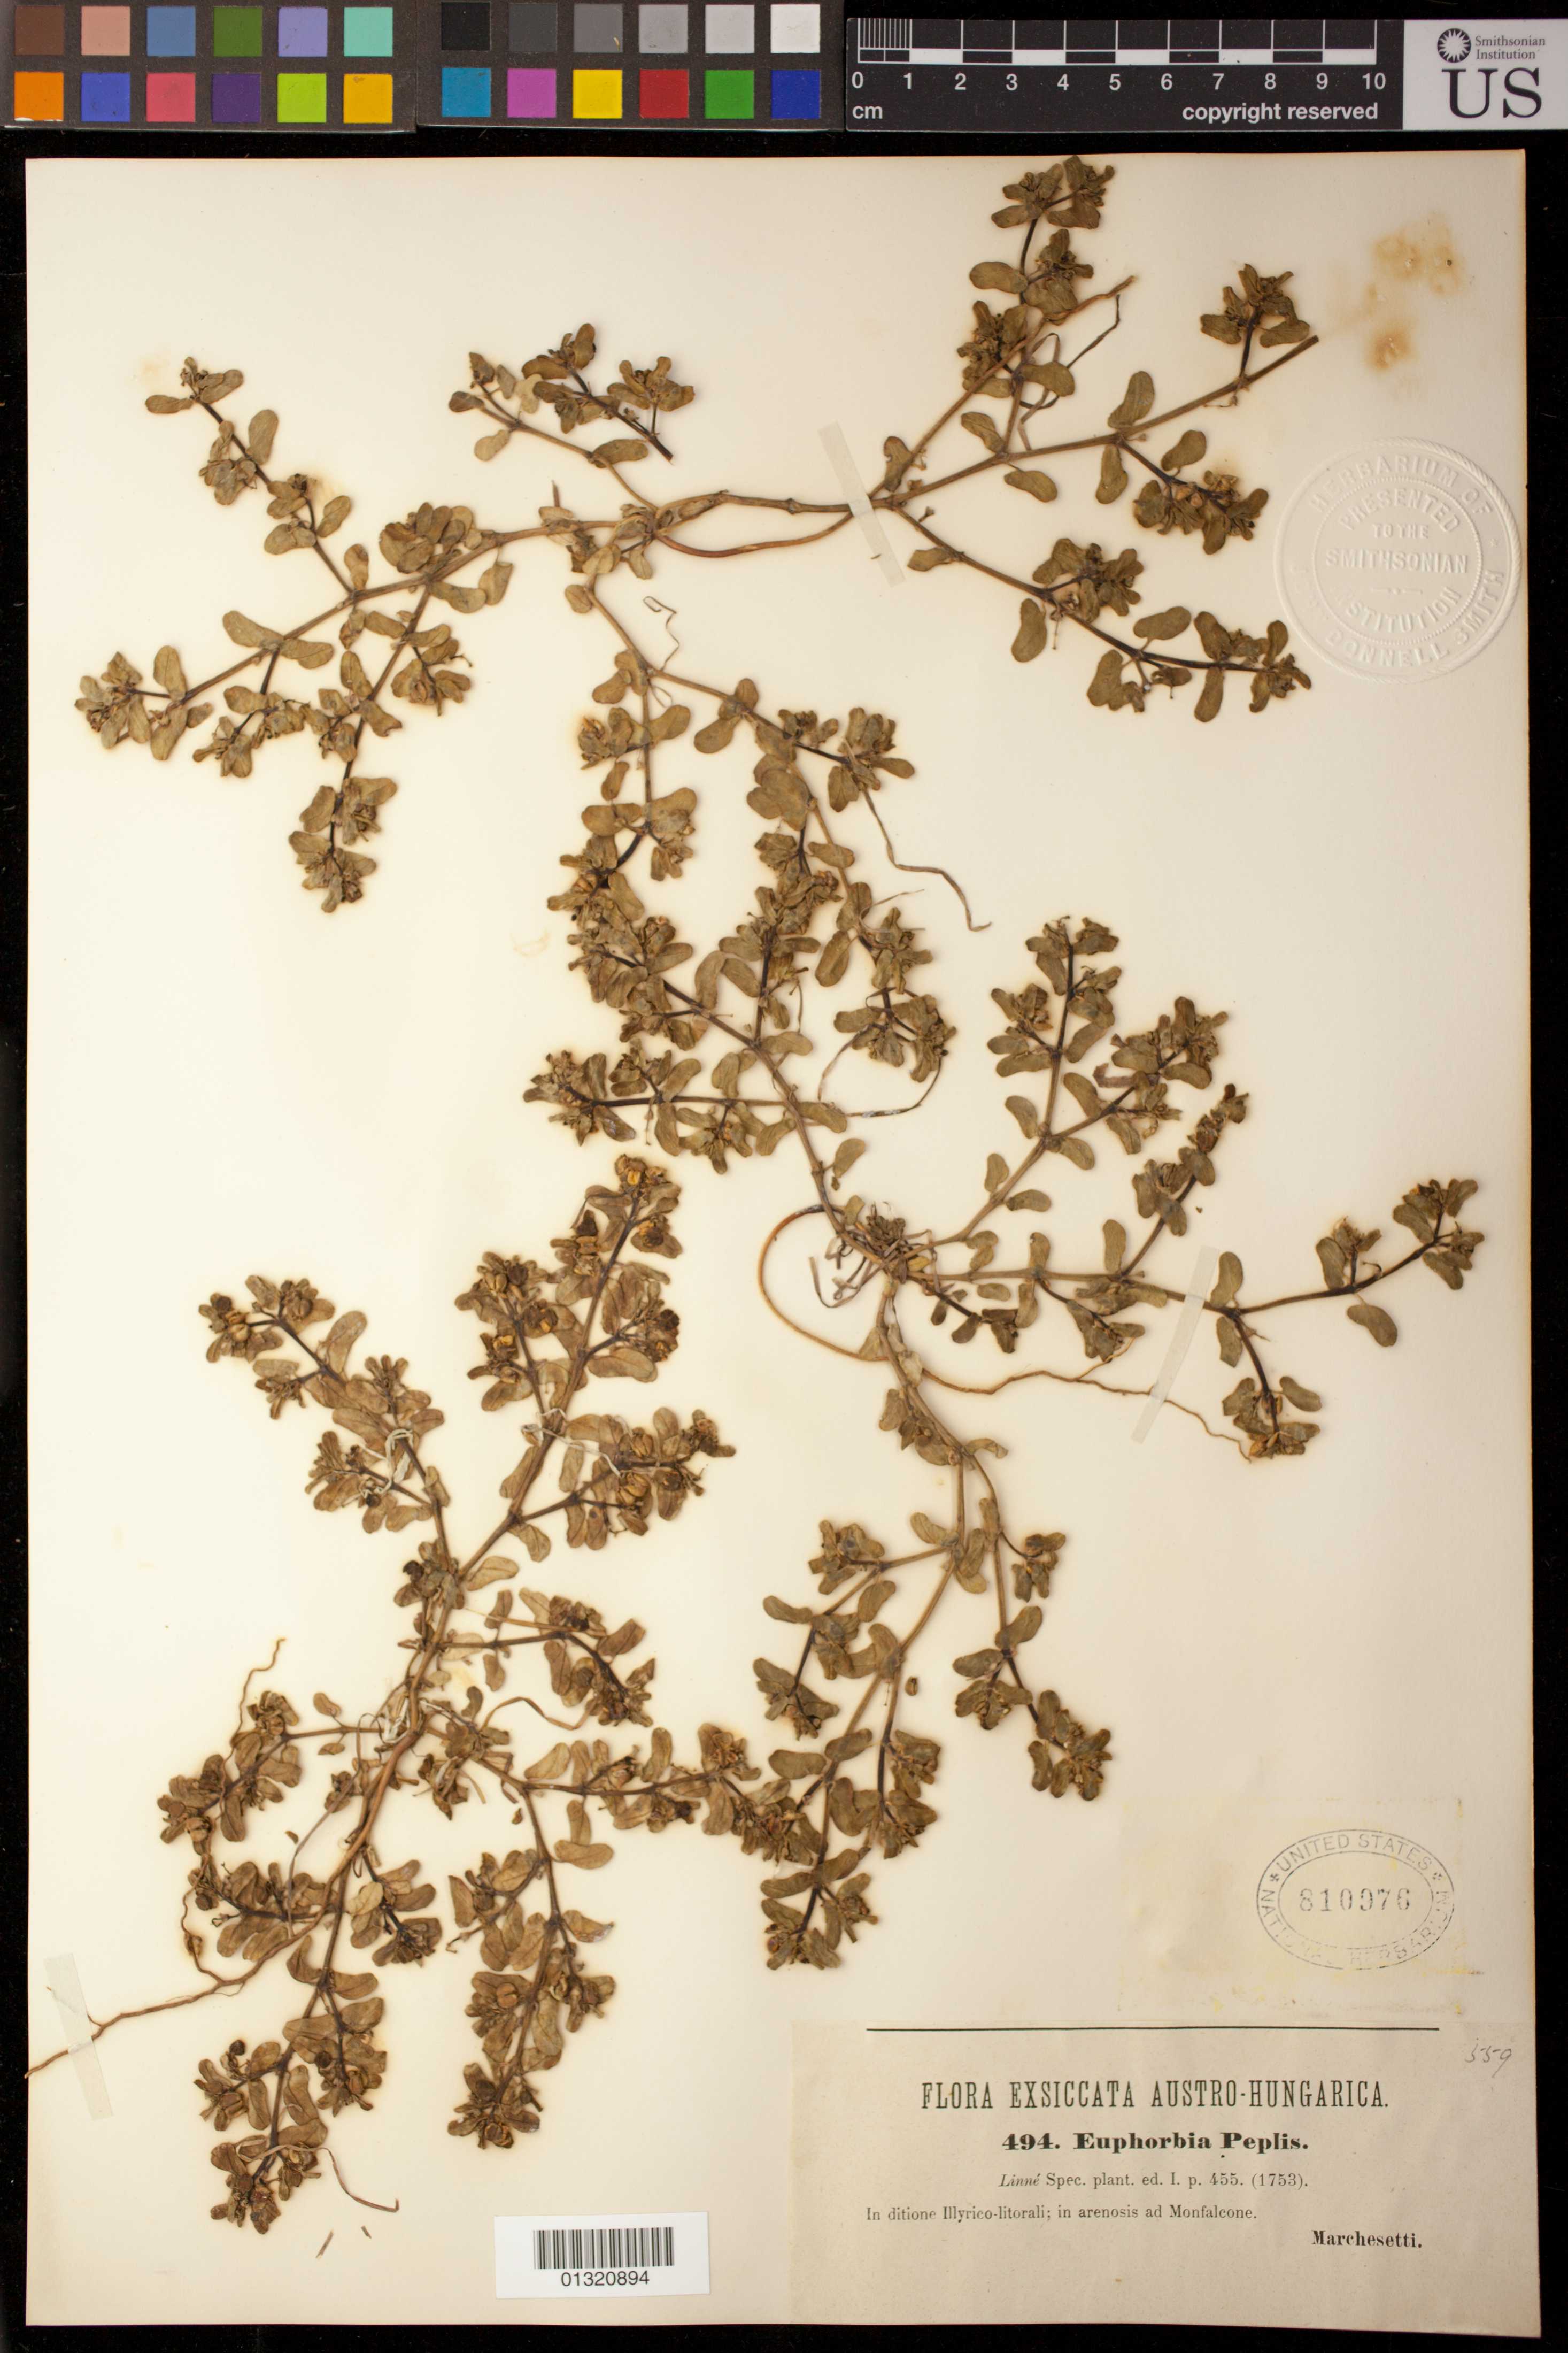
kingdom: Plantae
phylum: Tracheophyta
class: Magnoliopsida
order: Malpighiales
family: Euphorbiaceae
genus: Euphorbia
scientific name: Euphorbia peplus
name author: L.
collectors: -. Marchesetti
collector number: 494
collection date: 1753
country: Italy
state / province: Friuli-Venezia Giulia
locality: In ditione Illyrico-litorali; in arenosis ad Monfalcone.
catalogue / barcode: US 810976